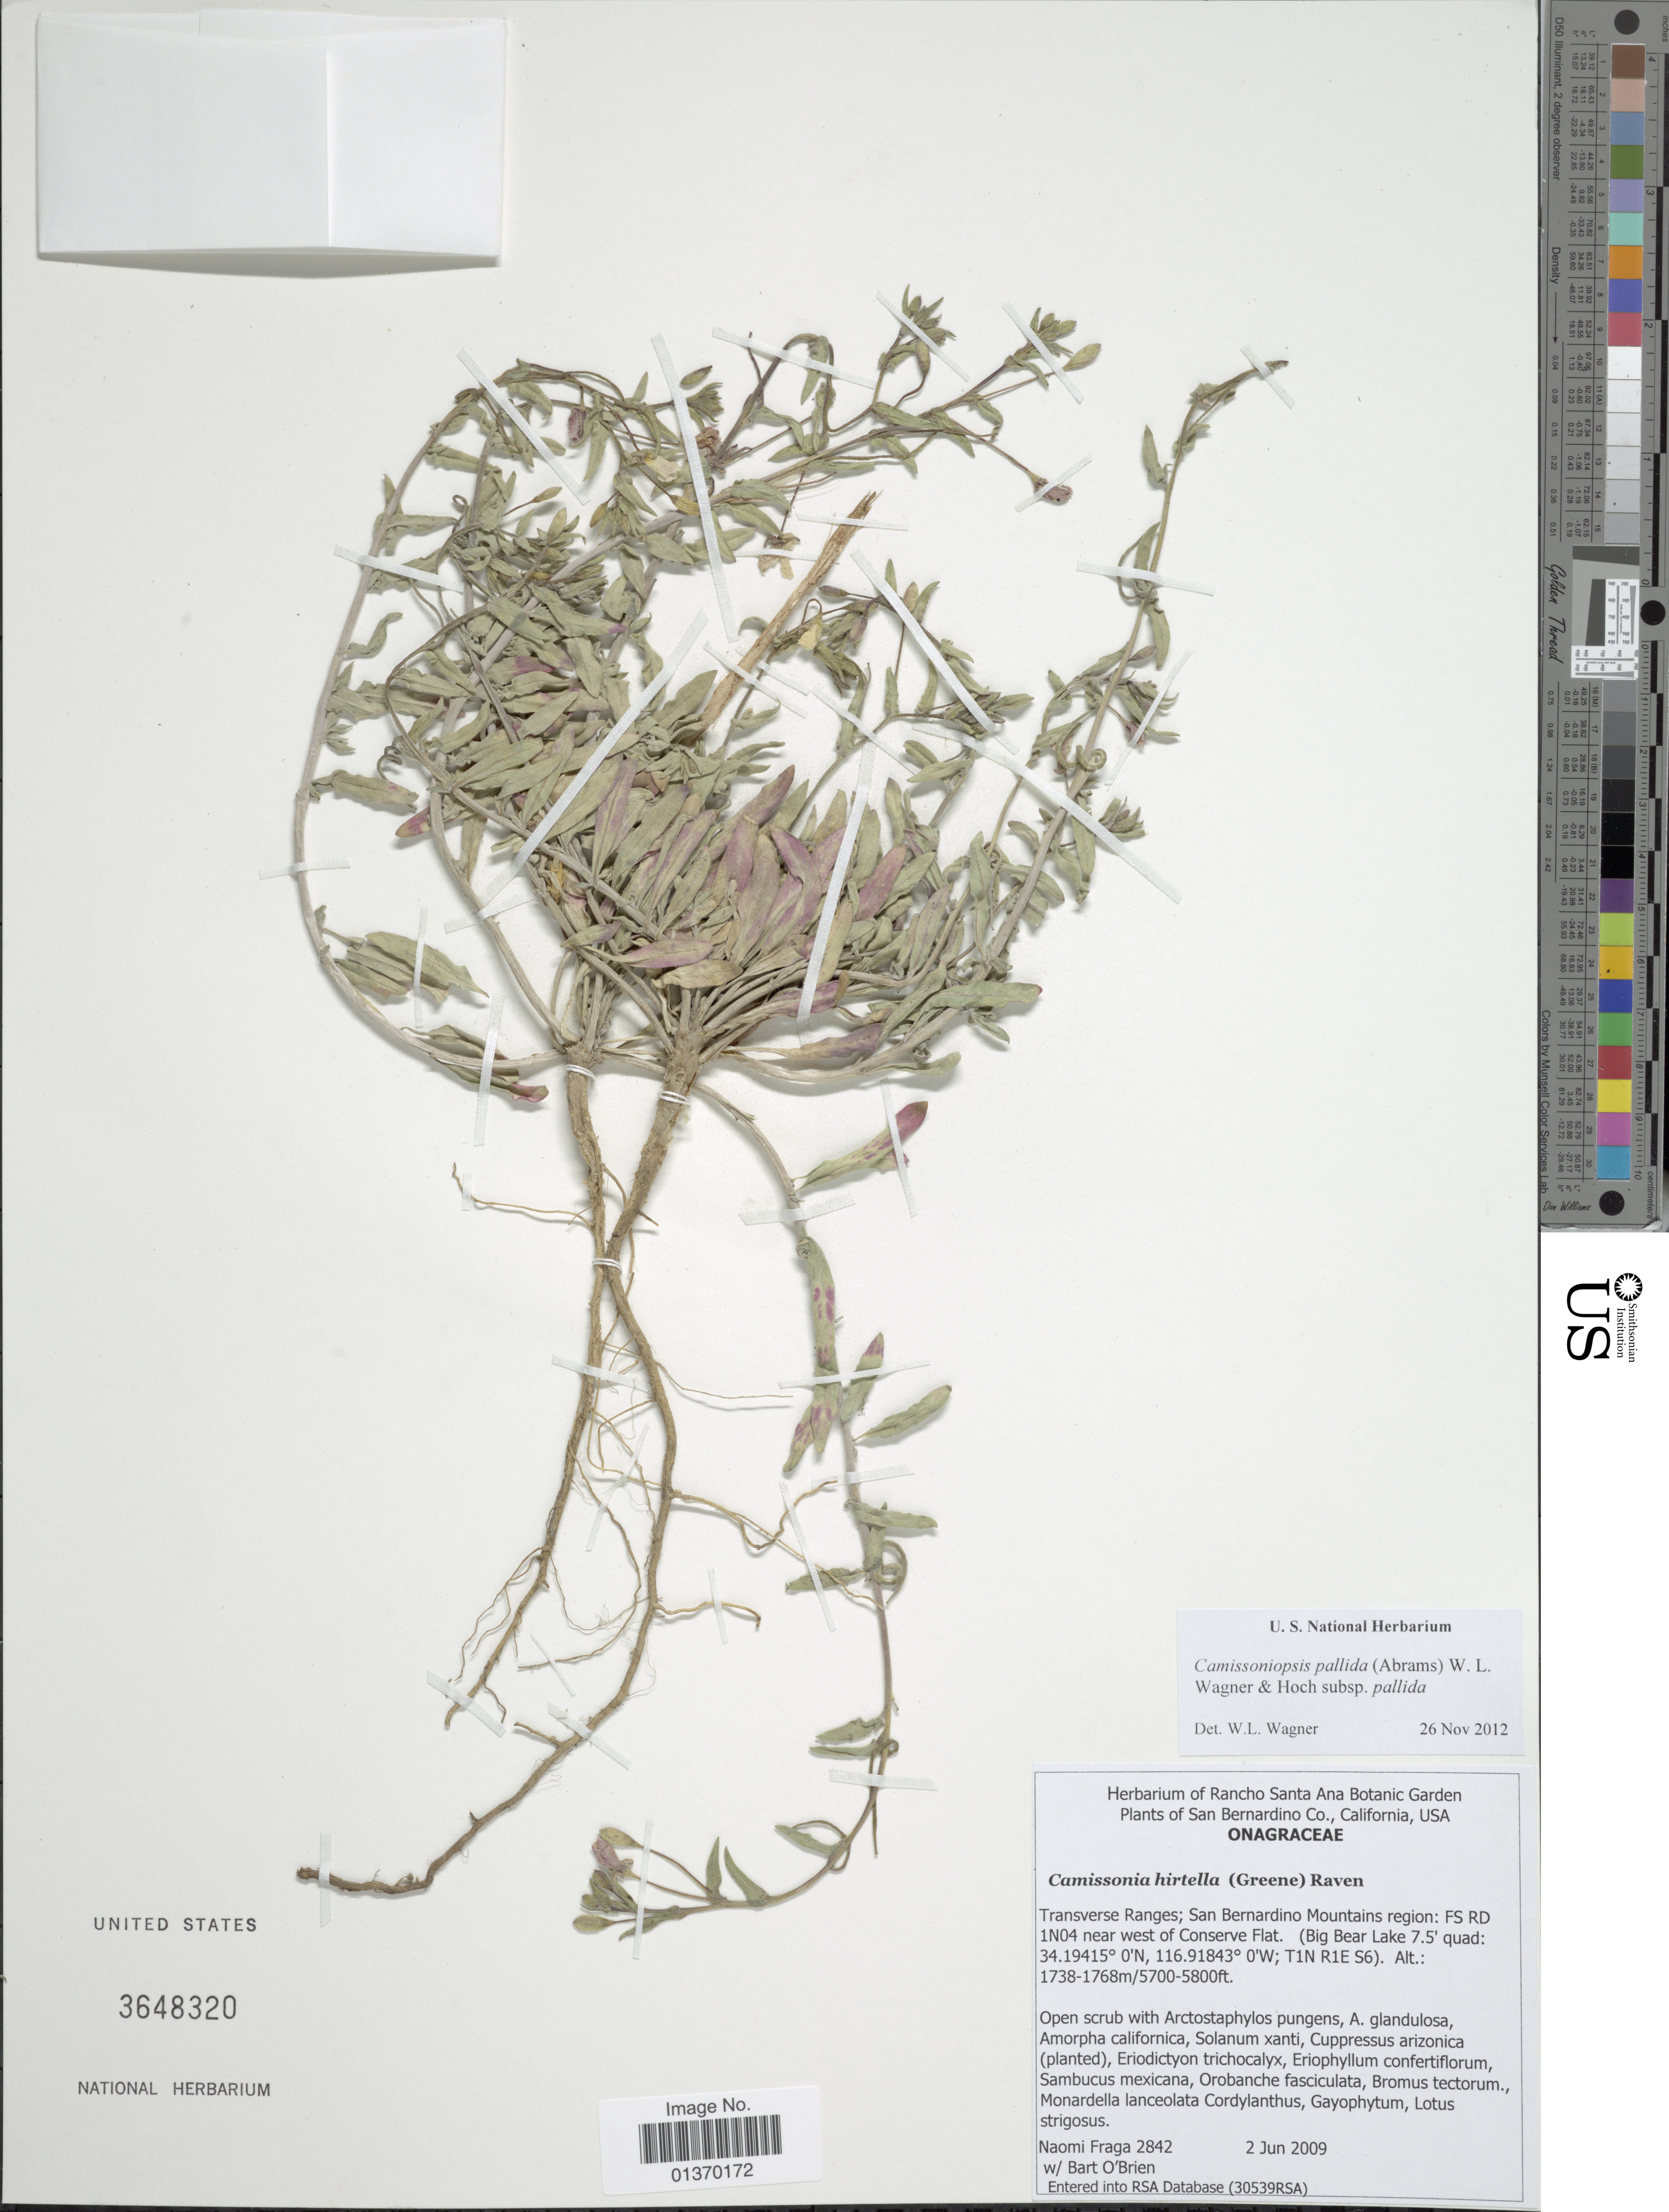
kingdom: Plantae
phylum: Tracheophyta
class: Magnoliopsida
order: Myrtales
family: Onagraceae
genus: Camissoniopsis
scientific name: Camissoniopsis pallida subsp. pallida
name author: (Abrams) W.L. Wagner & Hoch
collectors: N. Fraga & B. O'Brien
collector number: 2842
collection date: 2009-06-02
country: United States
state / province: California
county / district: San Bernardino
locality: San Bernardino Co., Transverse Ranges; San Bernardino Mountains region: FS RD 1N04 near west of Conserve Flat (Big Bear Lake 7.5' quad: T1N R1E S6)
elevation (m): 1738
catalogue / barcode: US 3648320